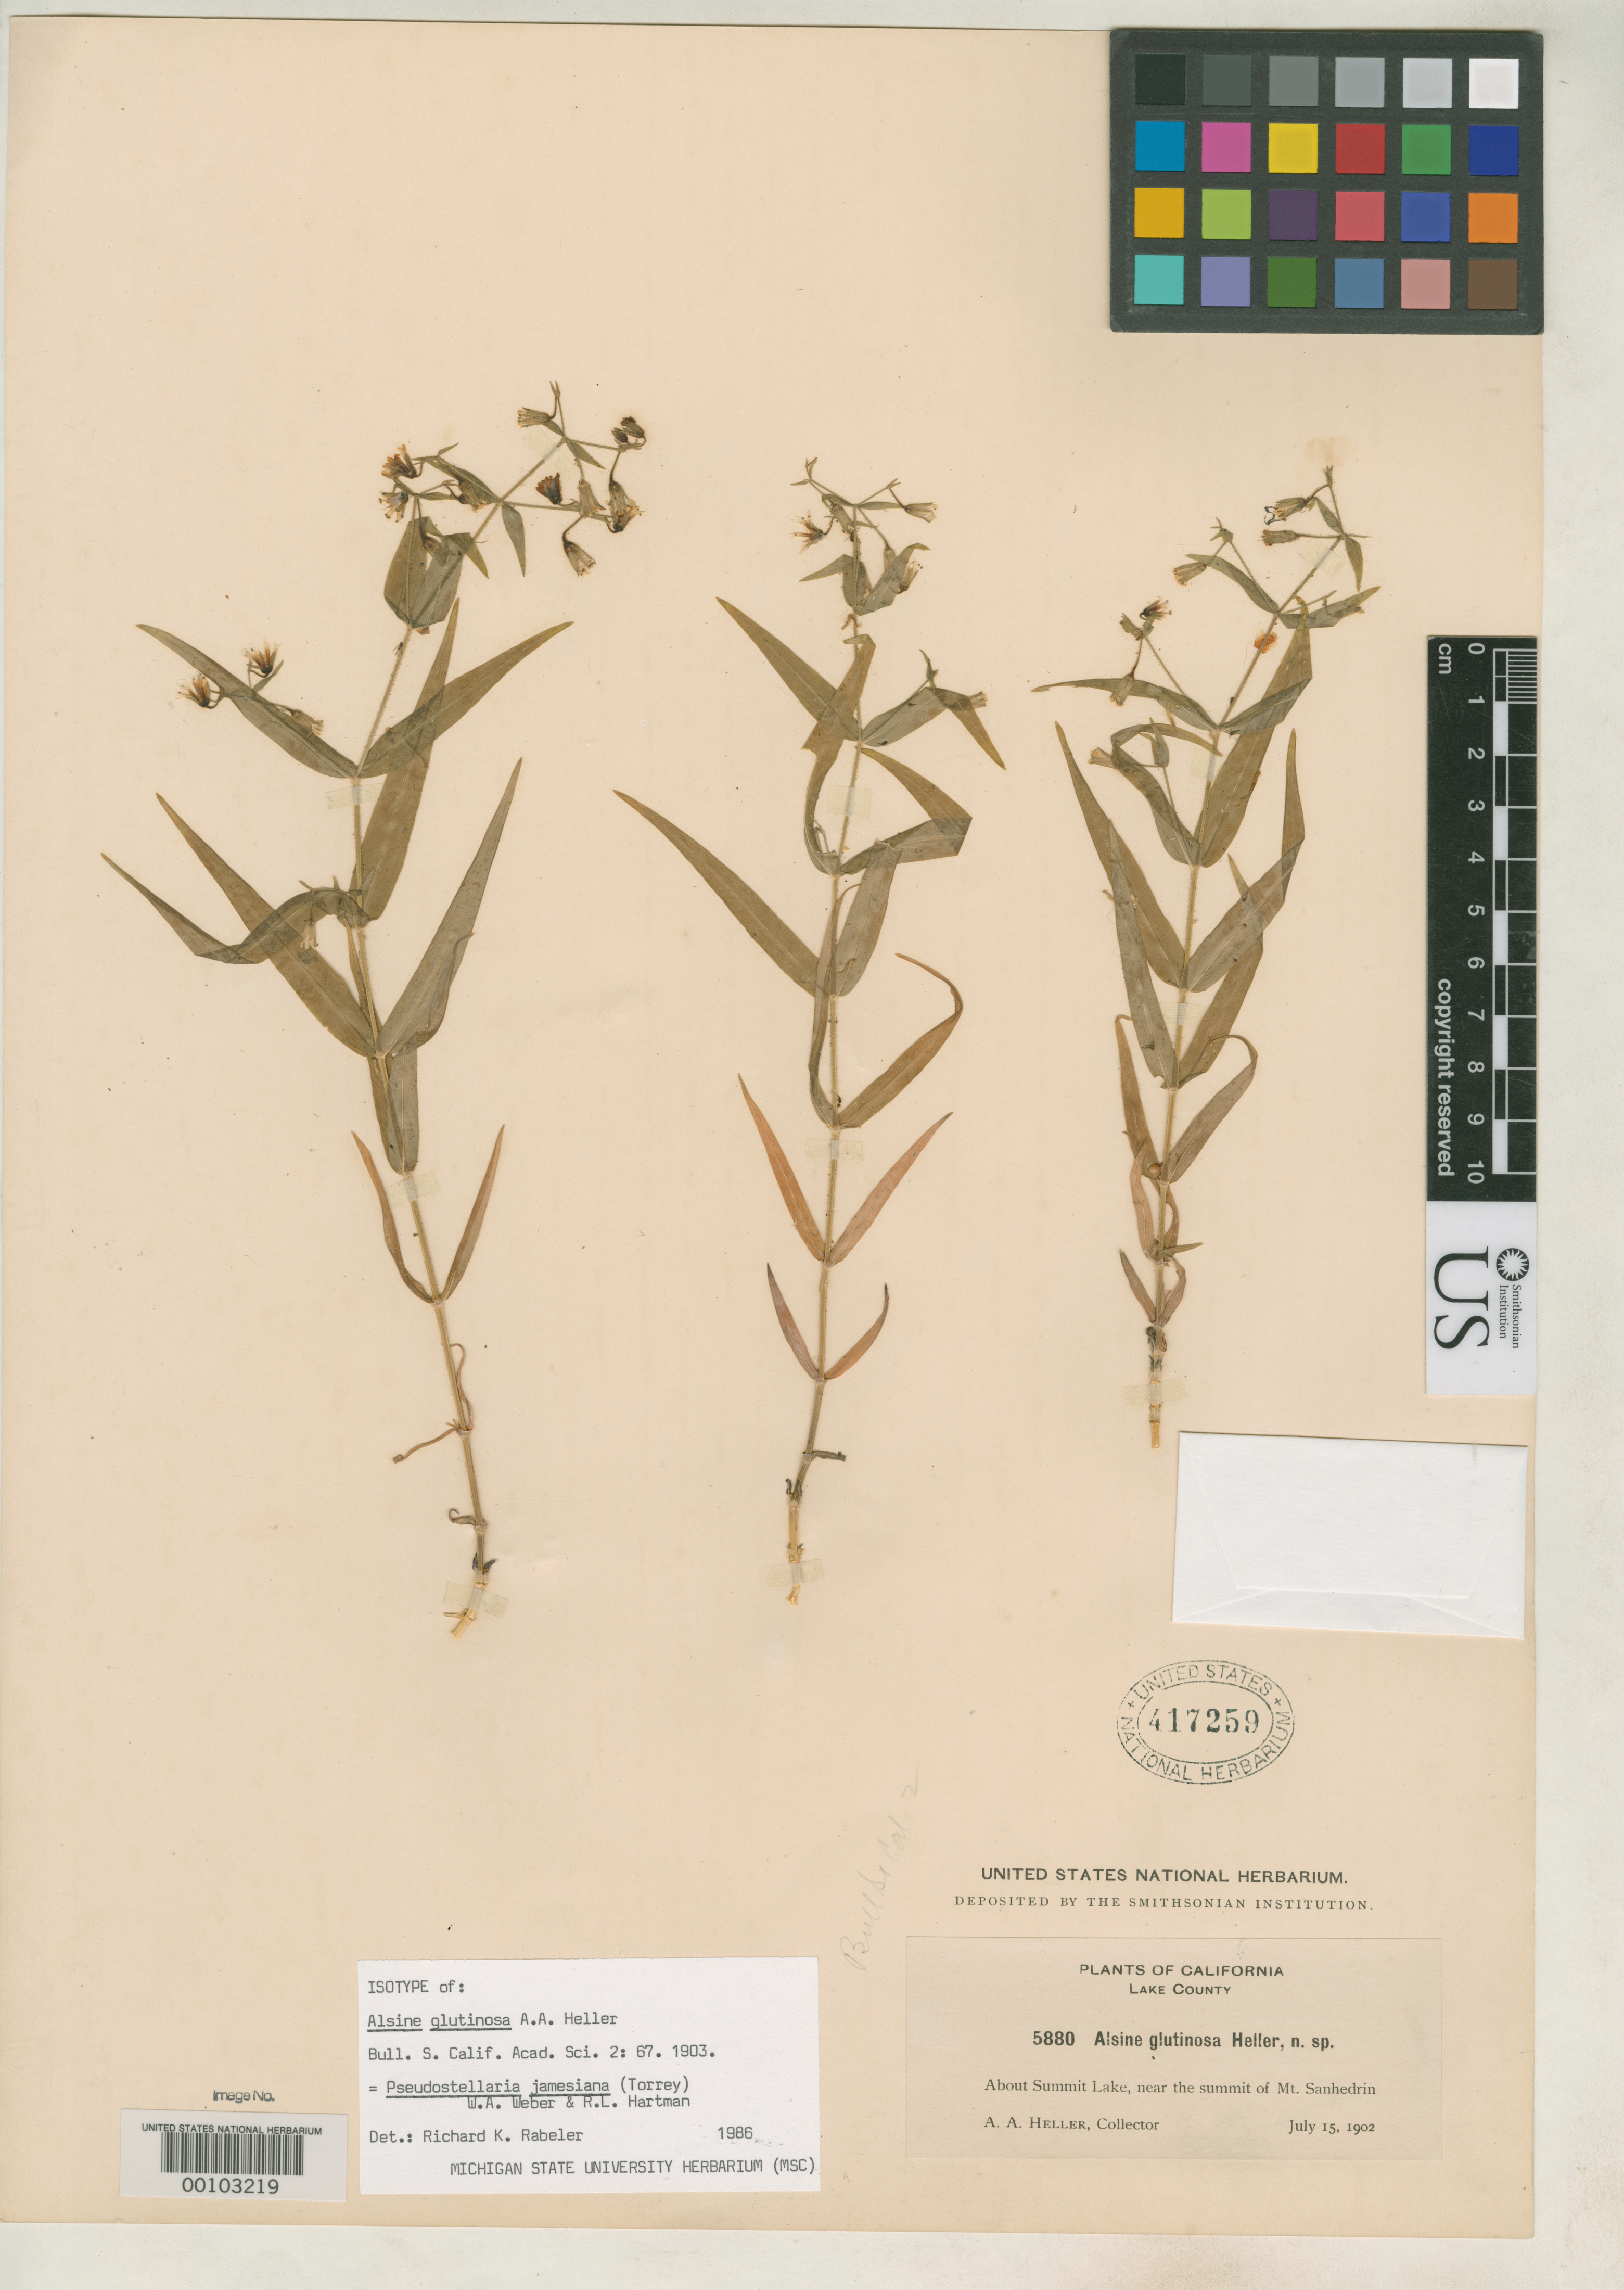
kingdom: Plantae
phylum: Tracheophyta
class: Magnoliopsida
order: Caryophyllales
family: Caryophyllaceae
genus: Alsine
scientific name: Alsine glutinosa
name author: A. Heller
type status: Isotype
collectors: A. A. Heller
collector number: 5880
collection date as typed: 15 Jul 1902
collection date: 1902-07-15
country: United States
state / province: California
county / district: Lake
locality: Near Summit Lake, Mount San Hedrin.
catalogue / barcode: US 417259